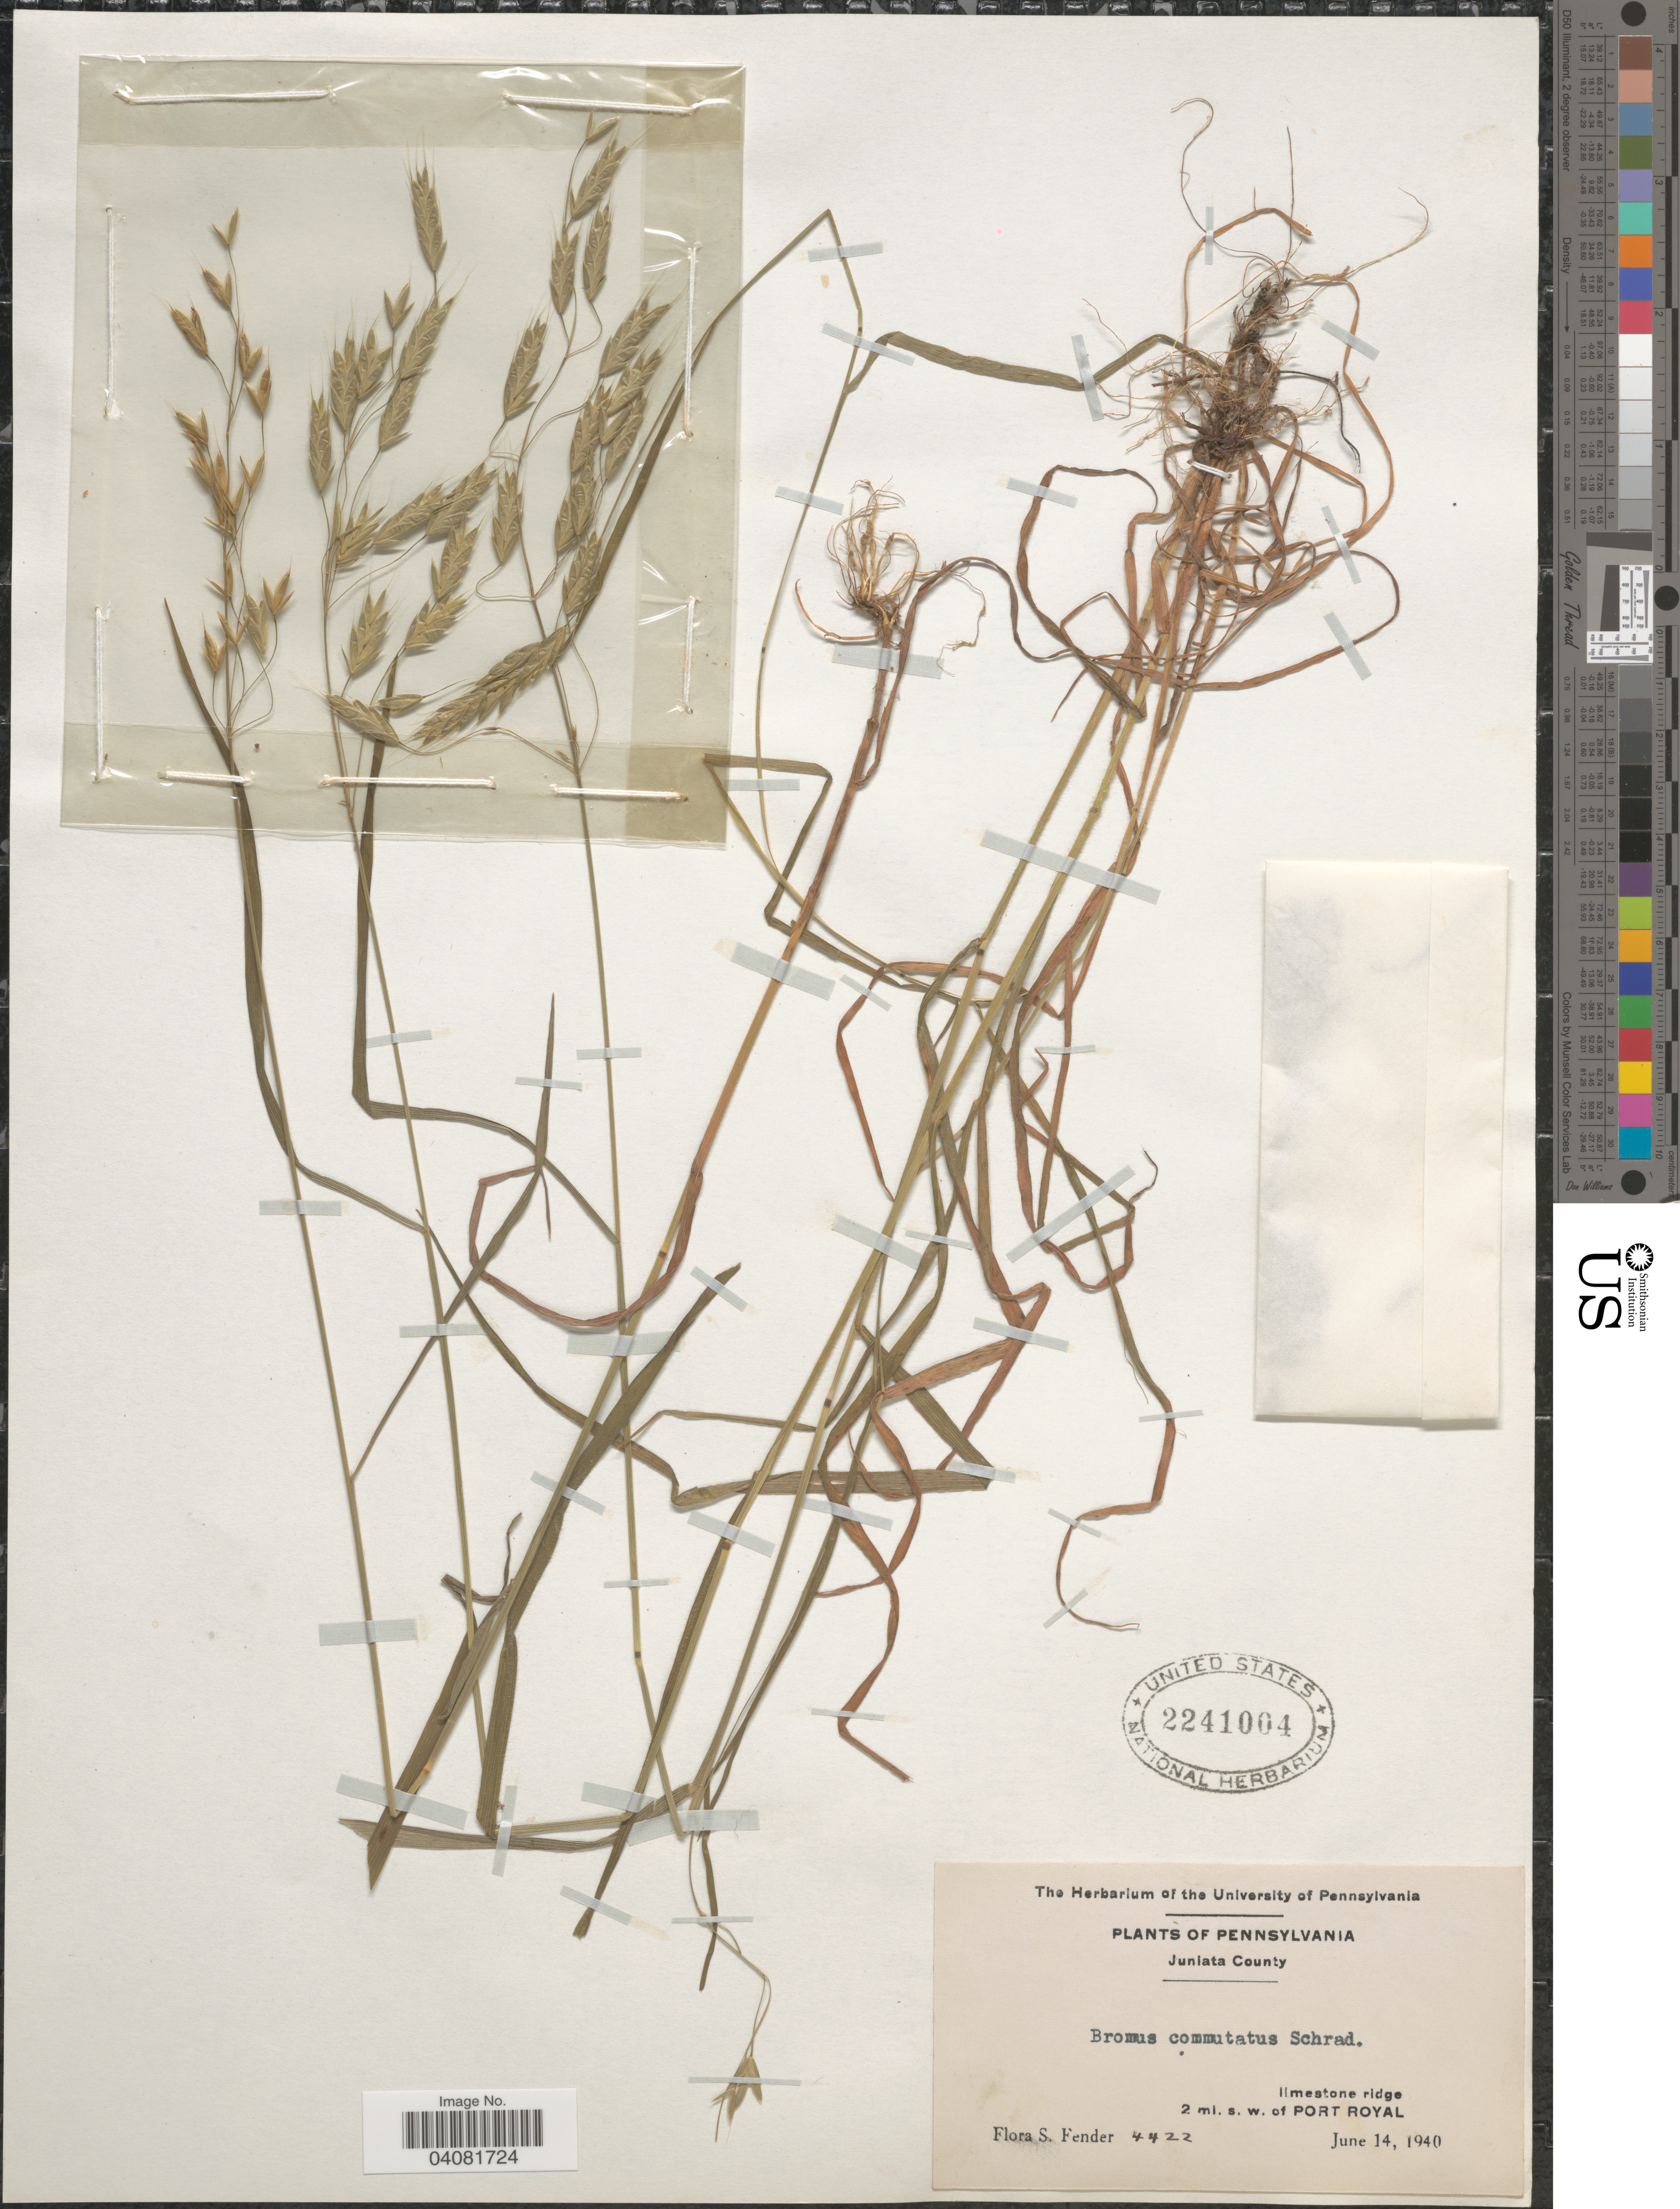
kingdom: Plantae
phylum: Tracheophyta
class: Liliopsida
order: Poales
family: Poaceae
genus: Bromus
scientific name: Bromus commutatus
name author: Schrad.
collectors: F. Fender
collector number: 4422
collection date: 1940-06-14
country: United States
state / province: Pennsylvania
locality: Juniata County. 2 mi. s. w. of Port Royal.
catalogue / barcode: US 2241004